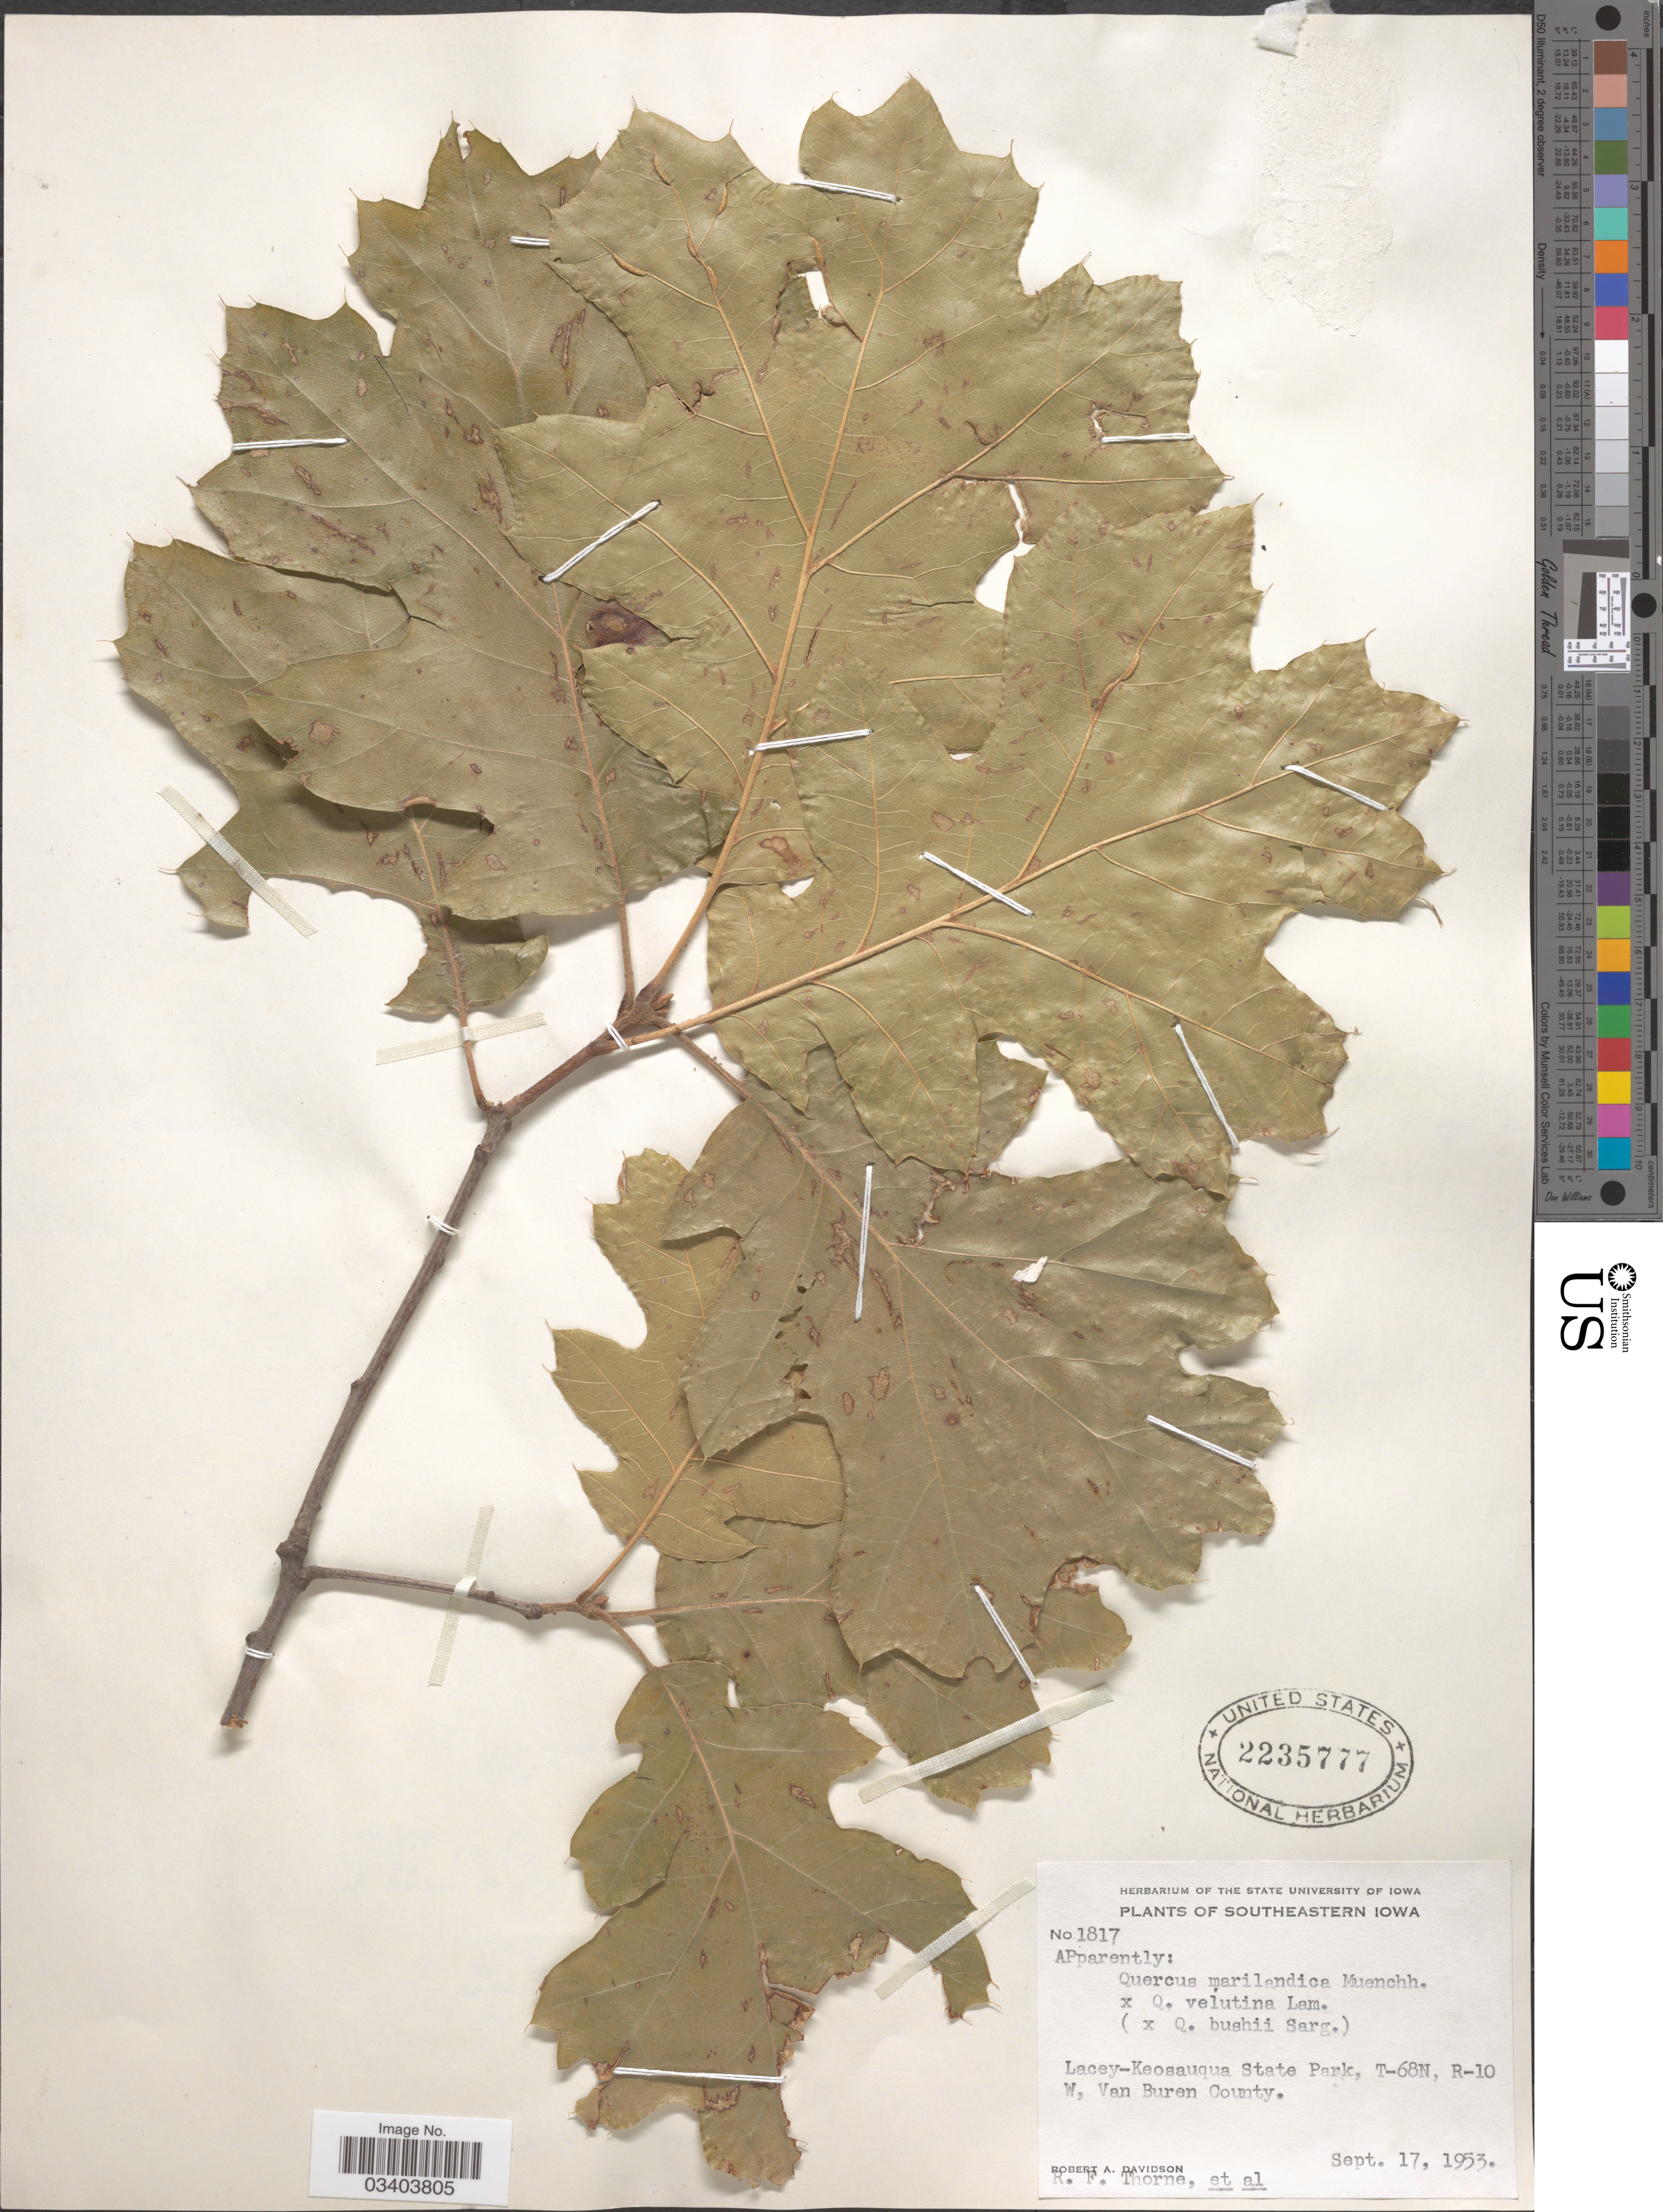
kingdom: Plantae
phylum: Tracheophyta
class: Magnoliopsida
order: Fagales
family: Fagaceae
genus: Quercus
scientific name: Quercus x bushii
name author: Sarg.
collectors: R. A. Davidson, R. Thorne & et al.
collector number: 1817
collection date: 1953-09-17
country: United States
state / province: Iowa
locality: Southeastern Iowa. Lacey-Keosauqua State Park, T-68N, R-10W, Van Buren County.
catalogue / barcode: US 2235777